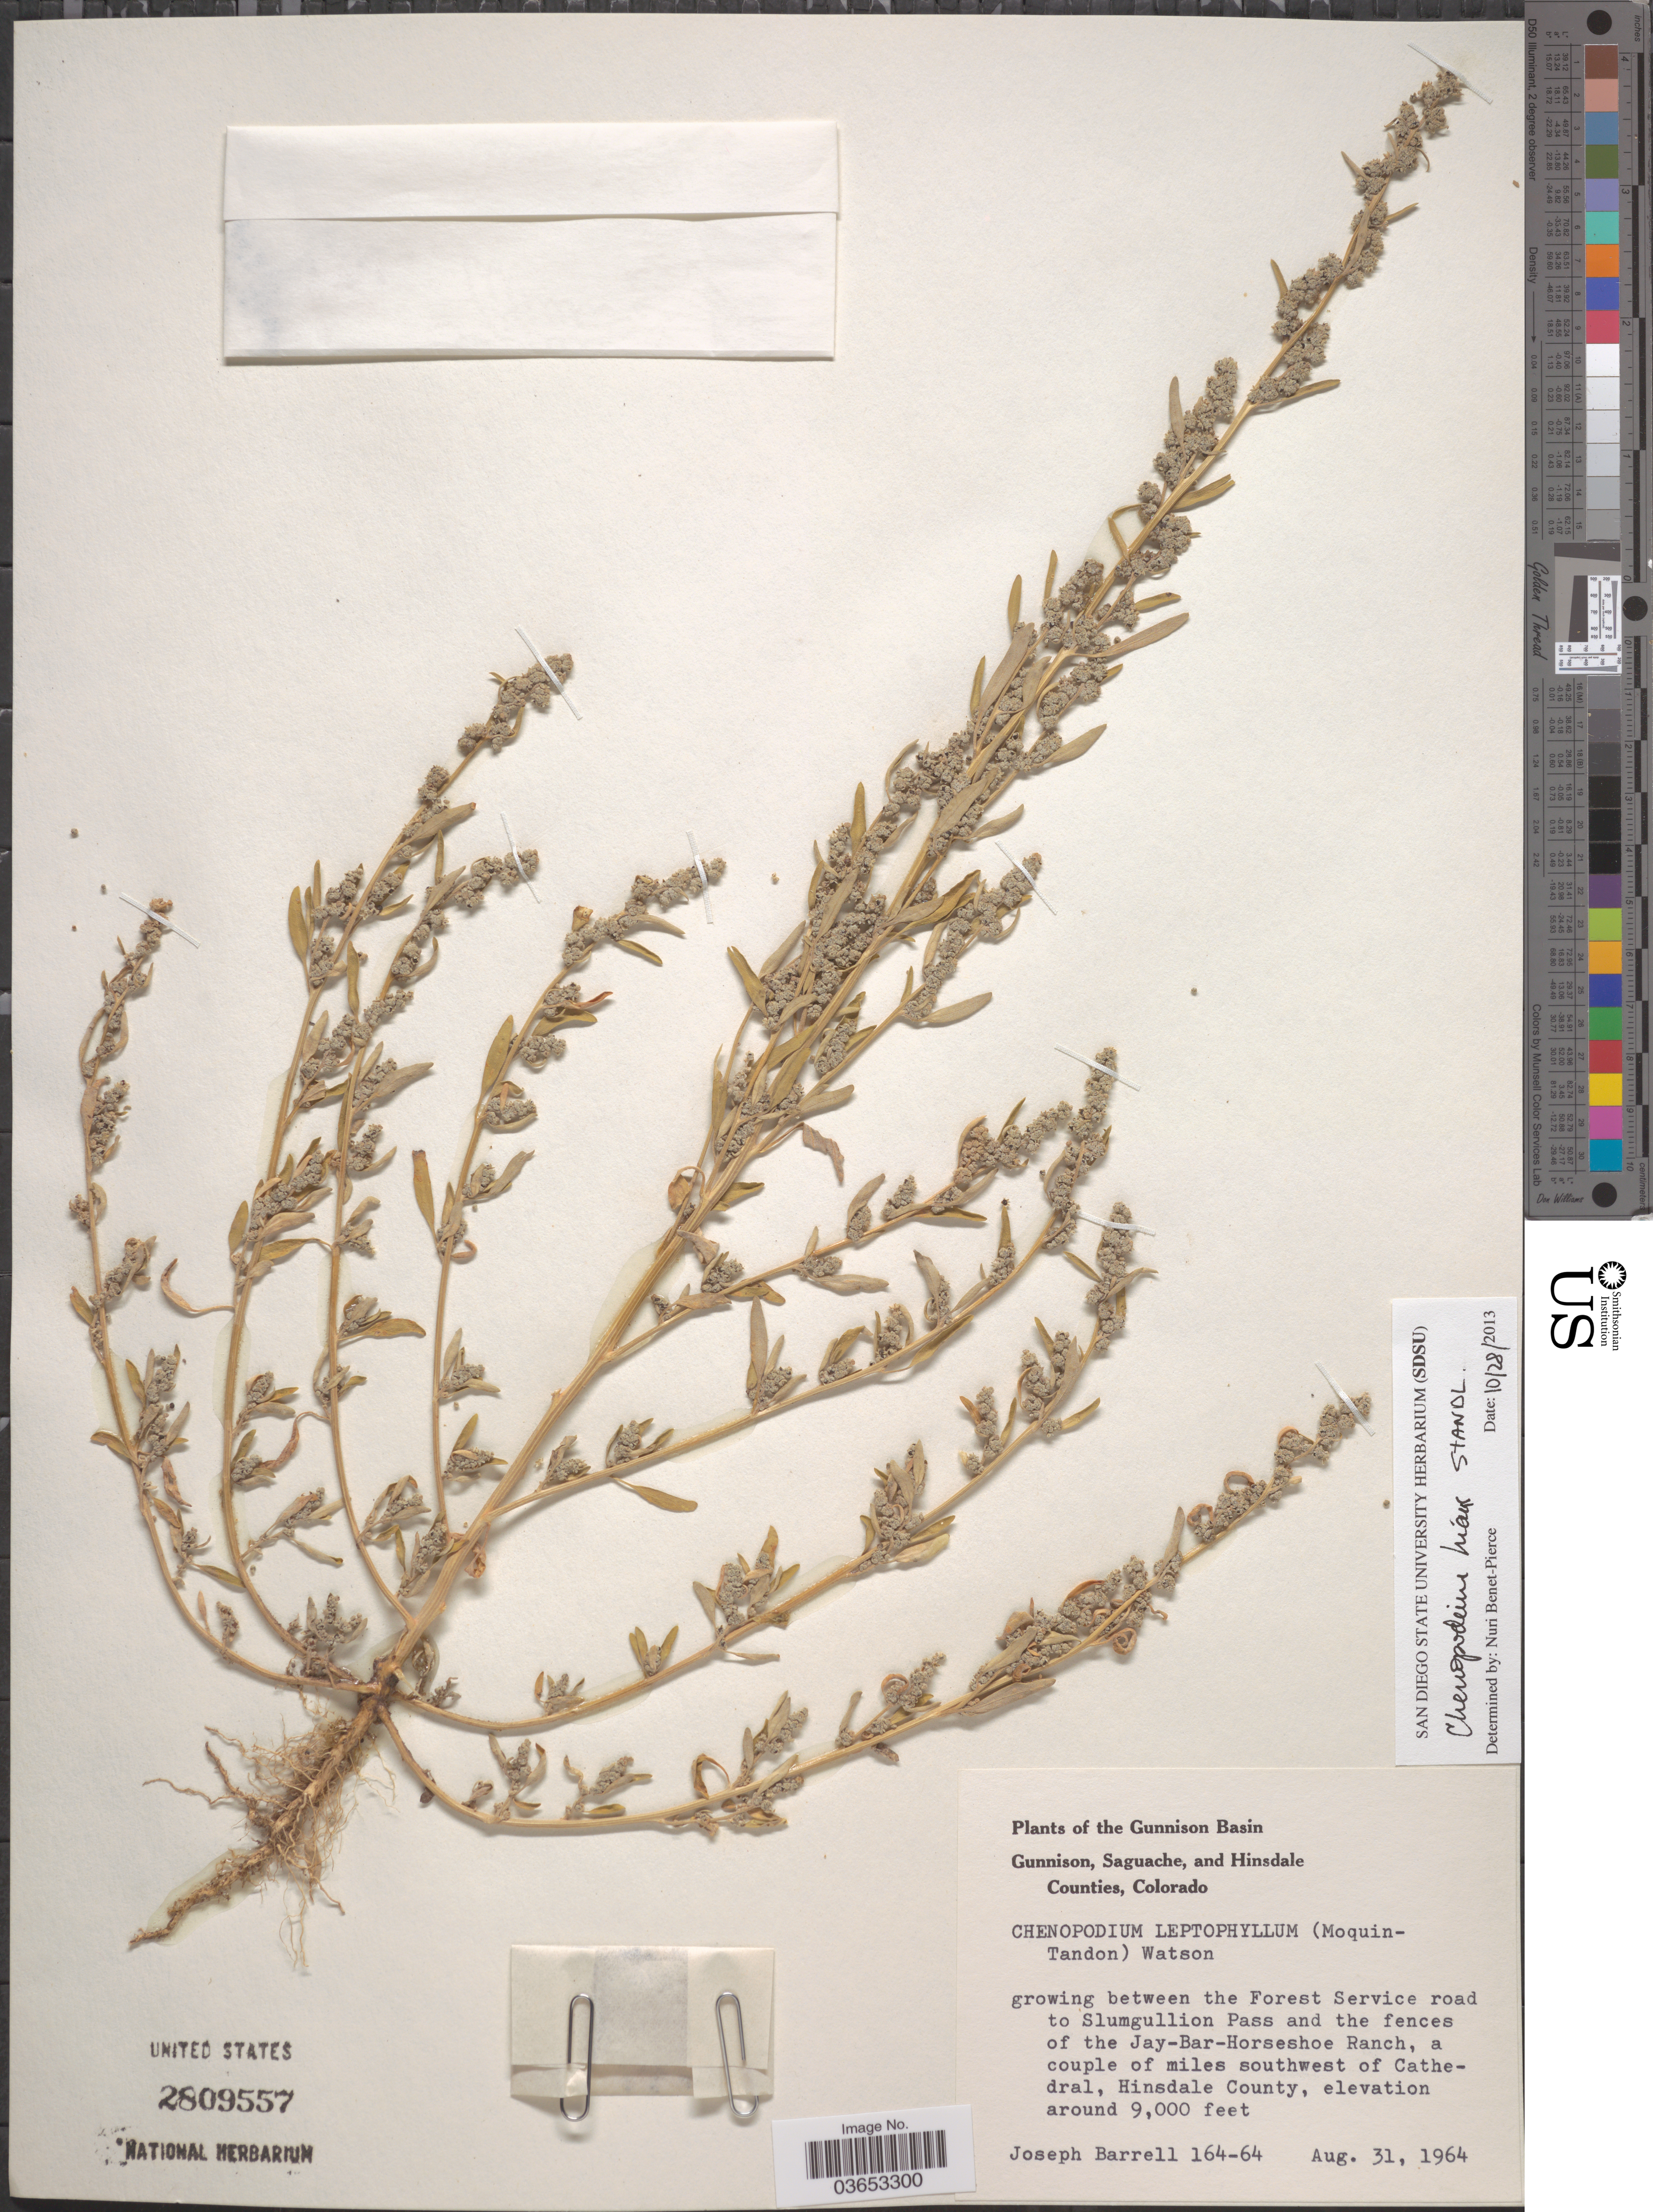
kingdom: Plantae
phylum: Tracheophyta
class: Magnoliopsida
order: Caryophyllales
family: Amaranthaceae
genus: Chenopodium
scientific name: Chenopodium hians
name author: Standl.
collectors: J. Barrell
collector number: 164-64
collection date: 1964-08-31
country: United States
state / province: Colorado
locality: Gunnison Basin. Between the Forest Service road to Slumgullion Pass and the fences of the Jay-Bar-Horseshoe Ranch, a couple of miles southwest of Cathedral, Hinsdale County.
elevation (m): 2743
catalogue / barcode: US 2809557